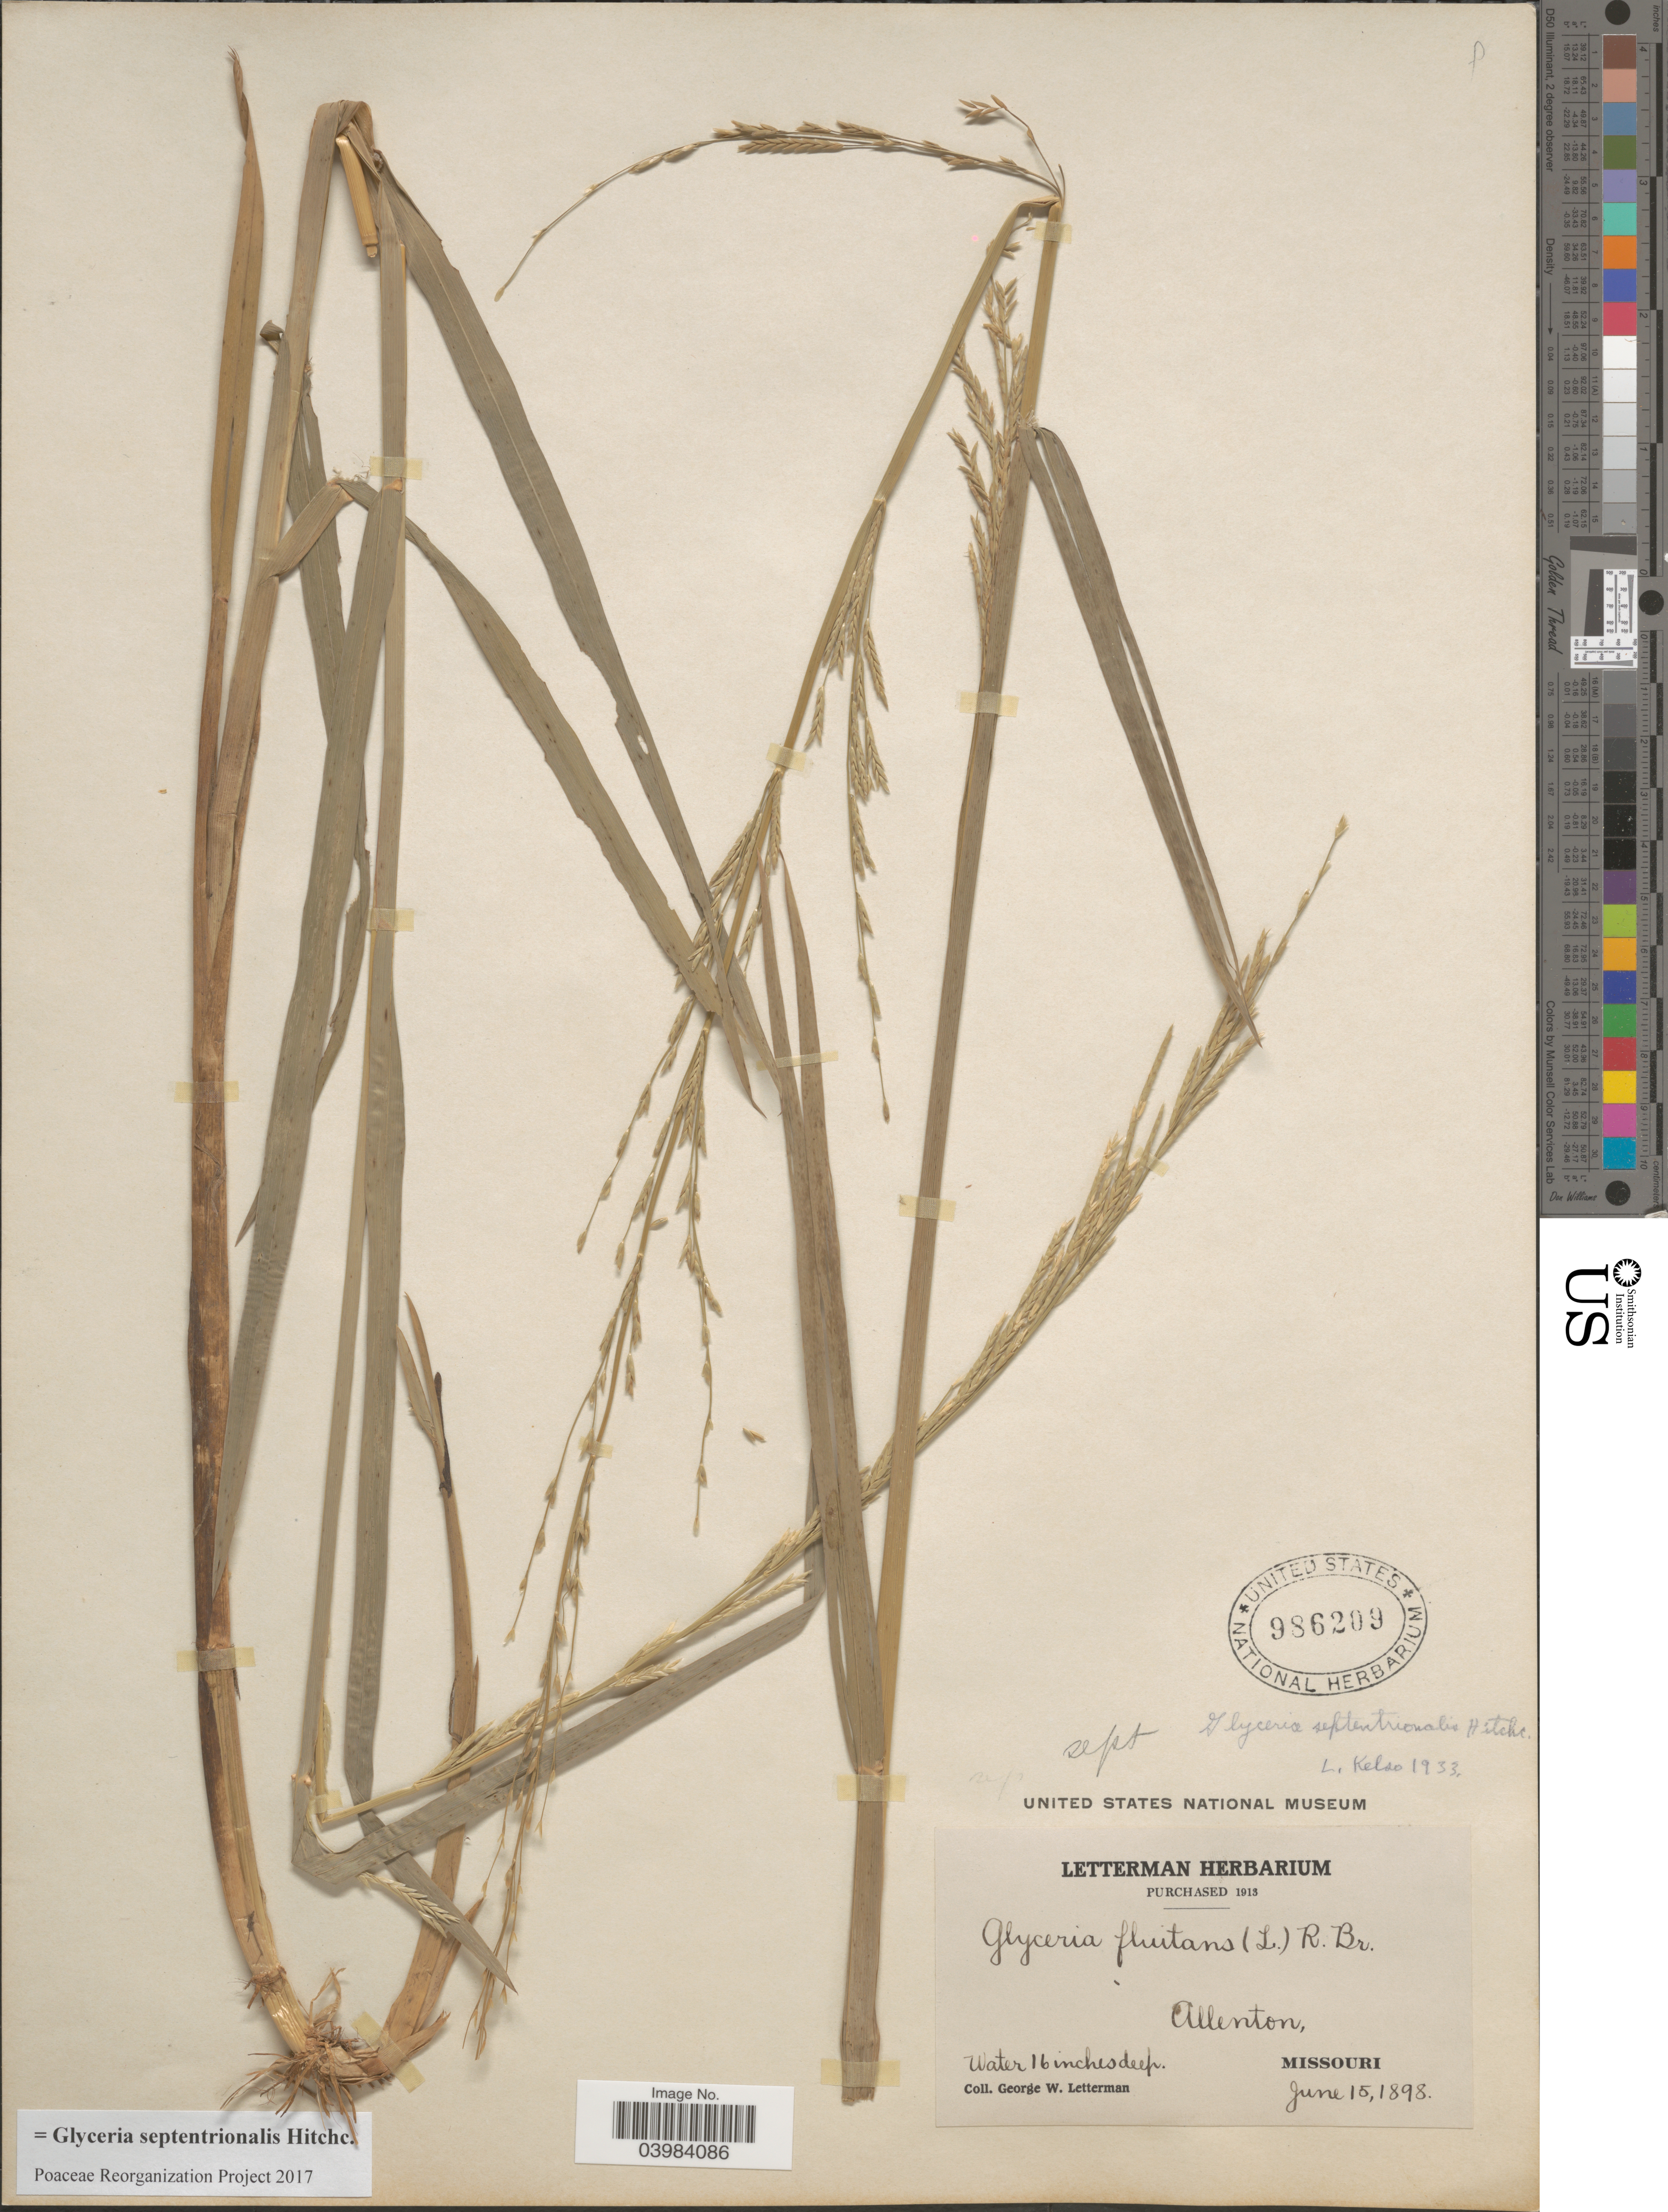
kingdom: Plantae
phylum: Tracheophyta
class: Liliopsida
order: Poales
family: Poaceae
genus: Glyceria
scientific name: Glyceria septentrionalis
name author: Hitchc.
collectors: G. W. Letterman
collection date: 1898-06-15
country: United States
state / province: Missouri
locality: Allenton.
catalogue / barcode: US 986209